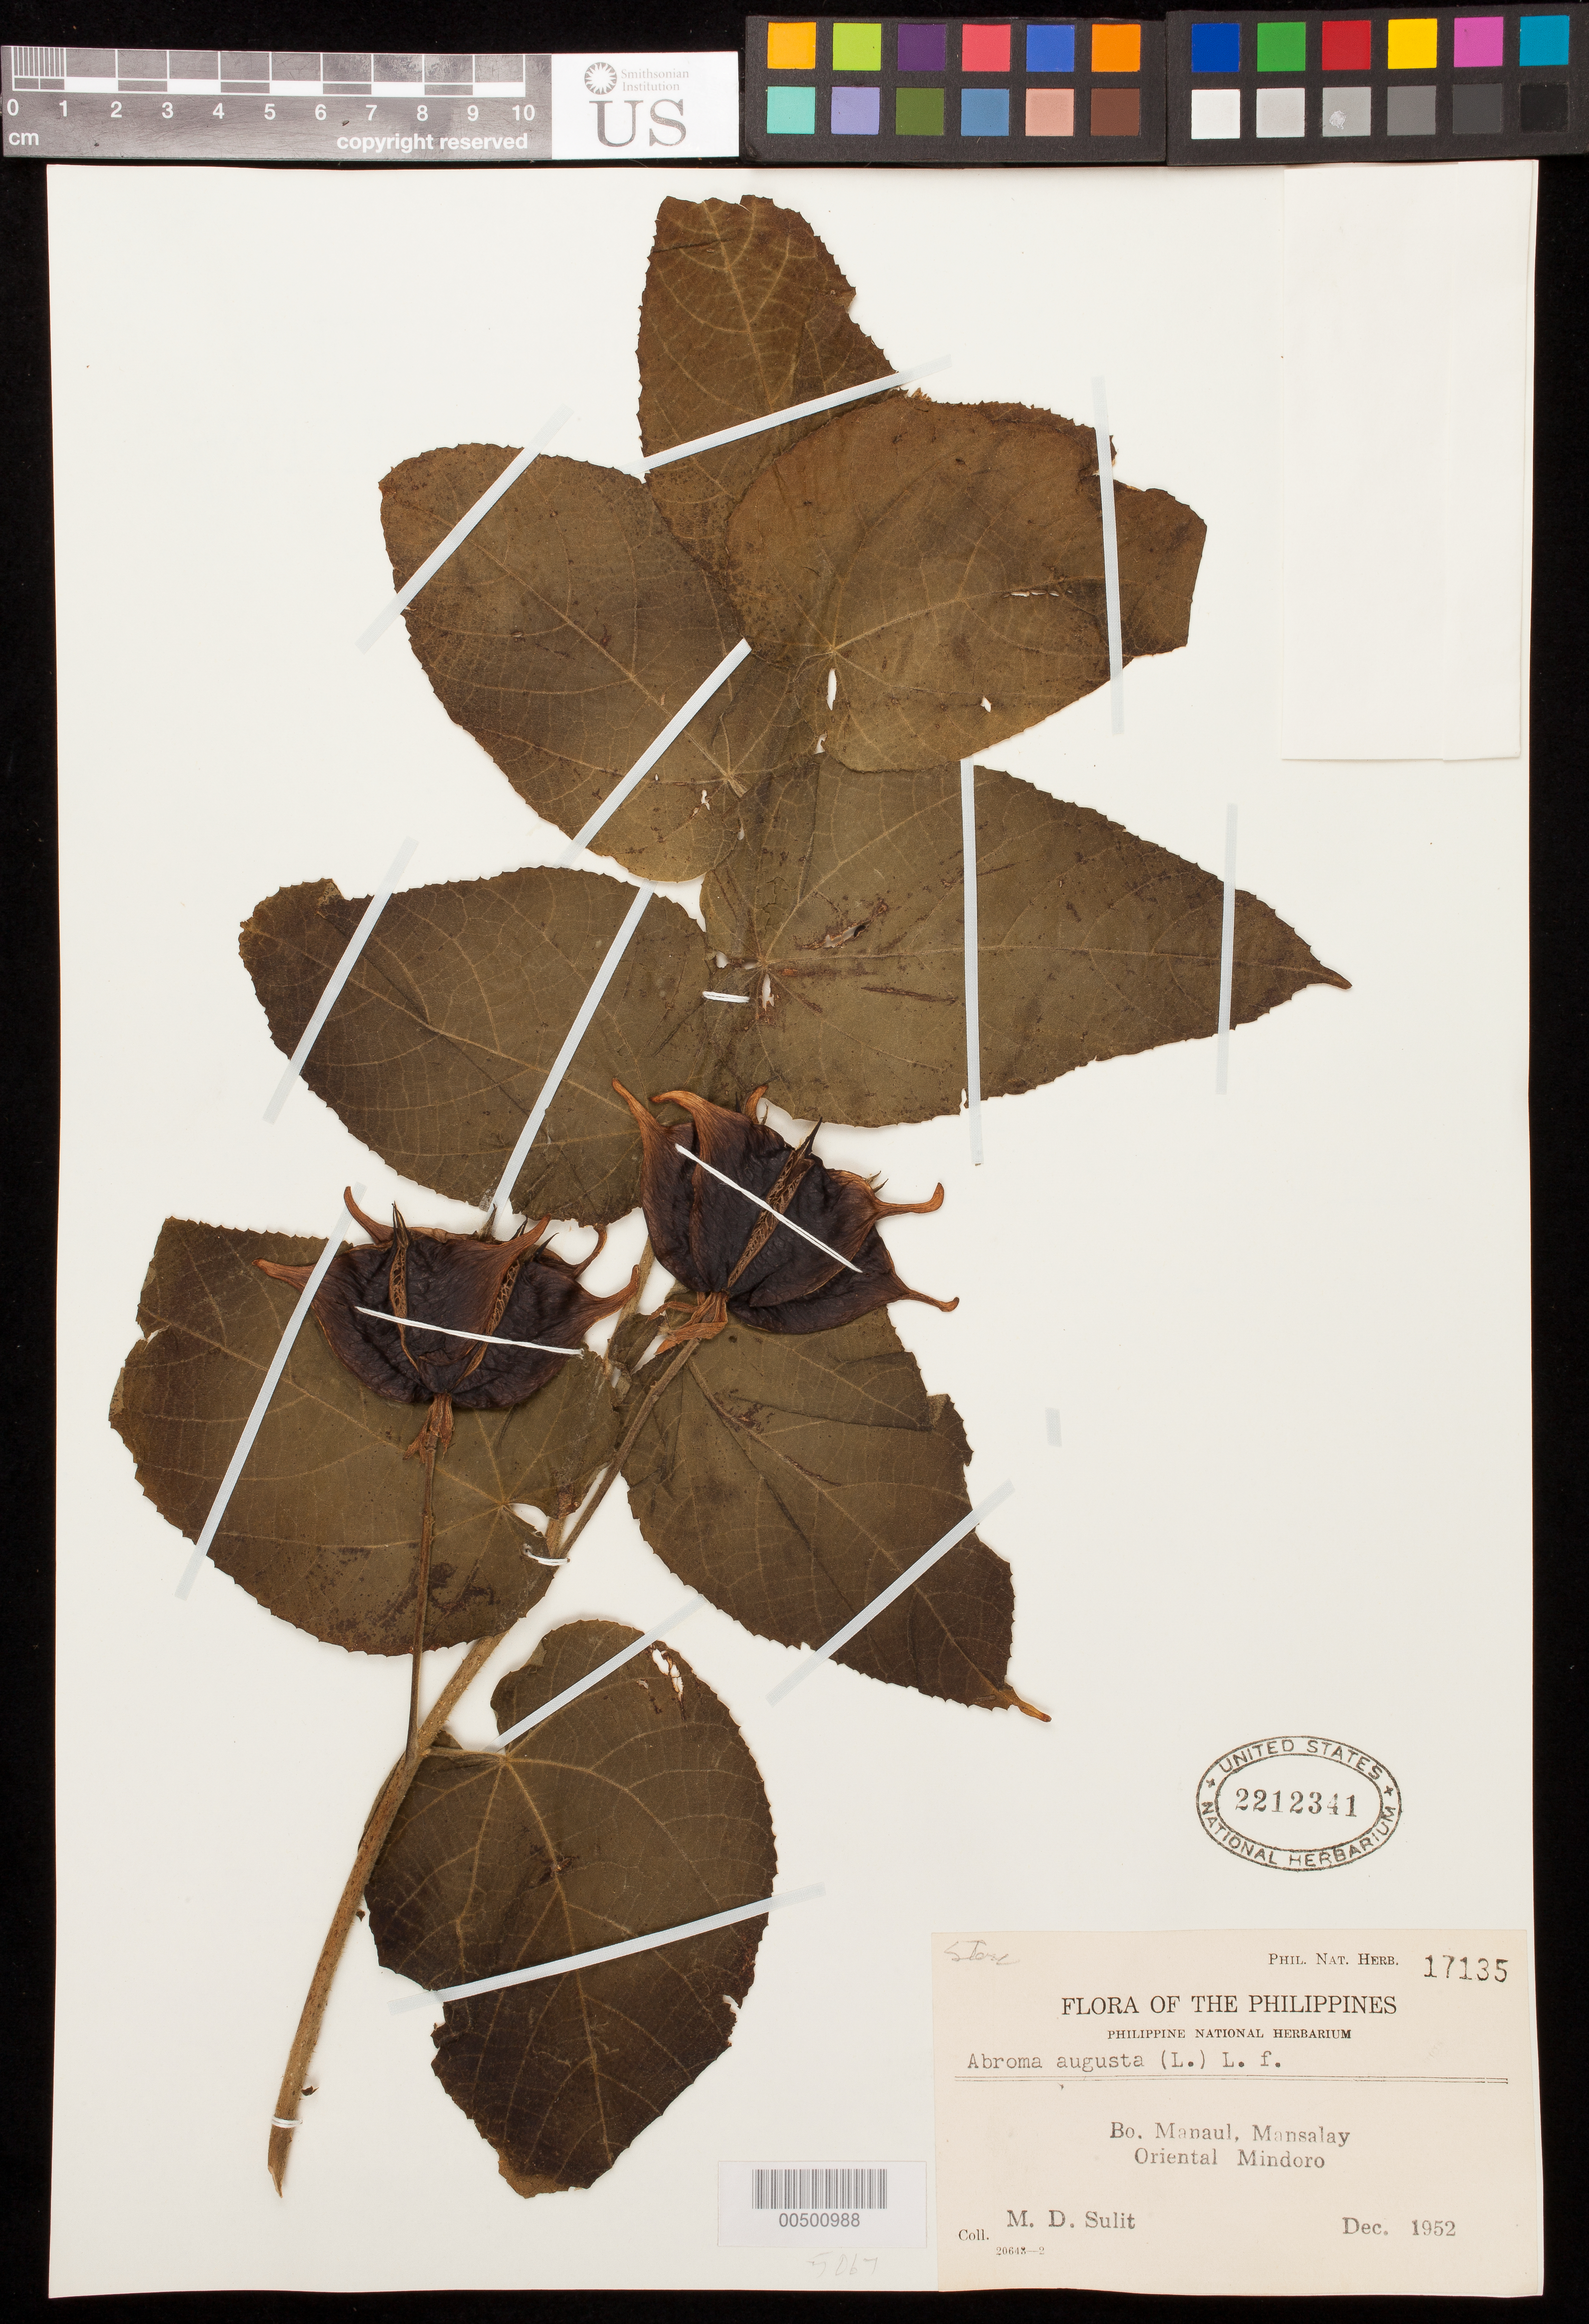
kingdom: Plantae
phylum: Tracheophyta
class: Magnoliopsida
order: Malvales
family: Malvaceae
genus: Abroma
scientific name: Abroma augusta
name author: (L.) L. f.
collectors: M. Sulit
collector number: Phil. Nat. Herb. 17135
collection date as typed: Dec 1952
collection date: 1952-12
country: Philippines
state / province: Mimaropa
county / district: Mindoro Oriental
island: Mindoro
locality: Bo. Manaul, Mansalay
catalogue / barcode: US 2212341